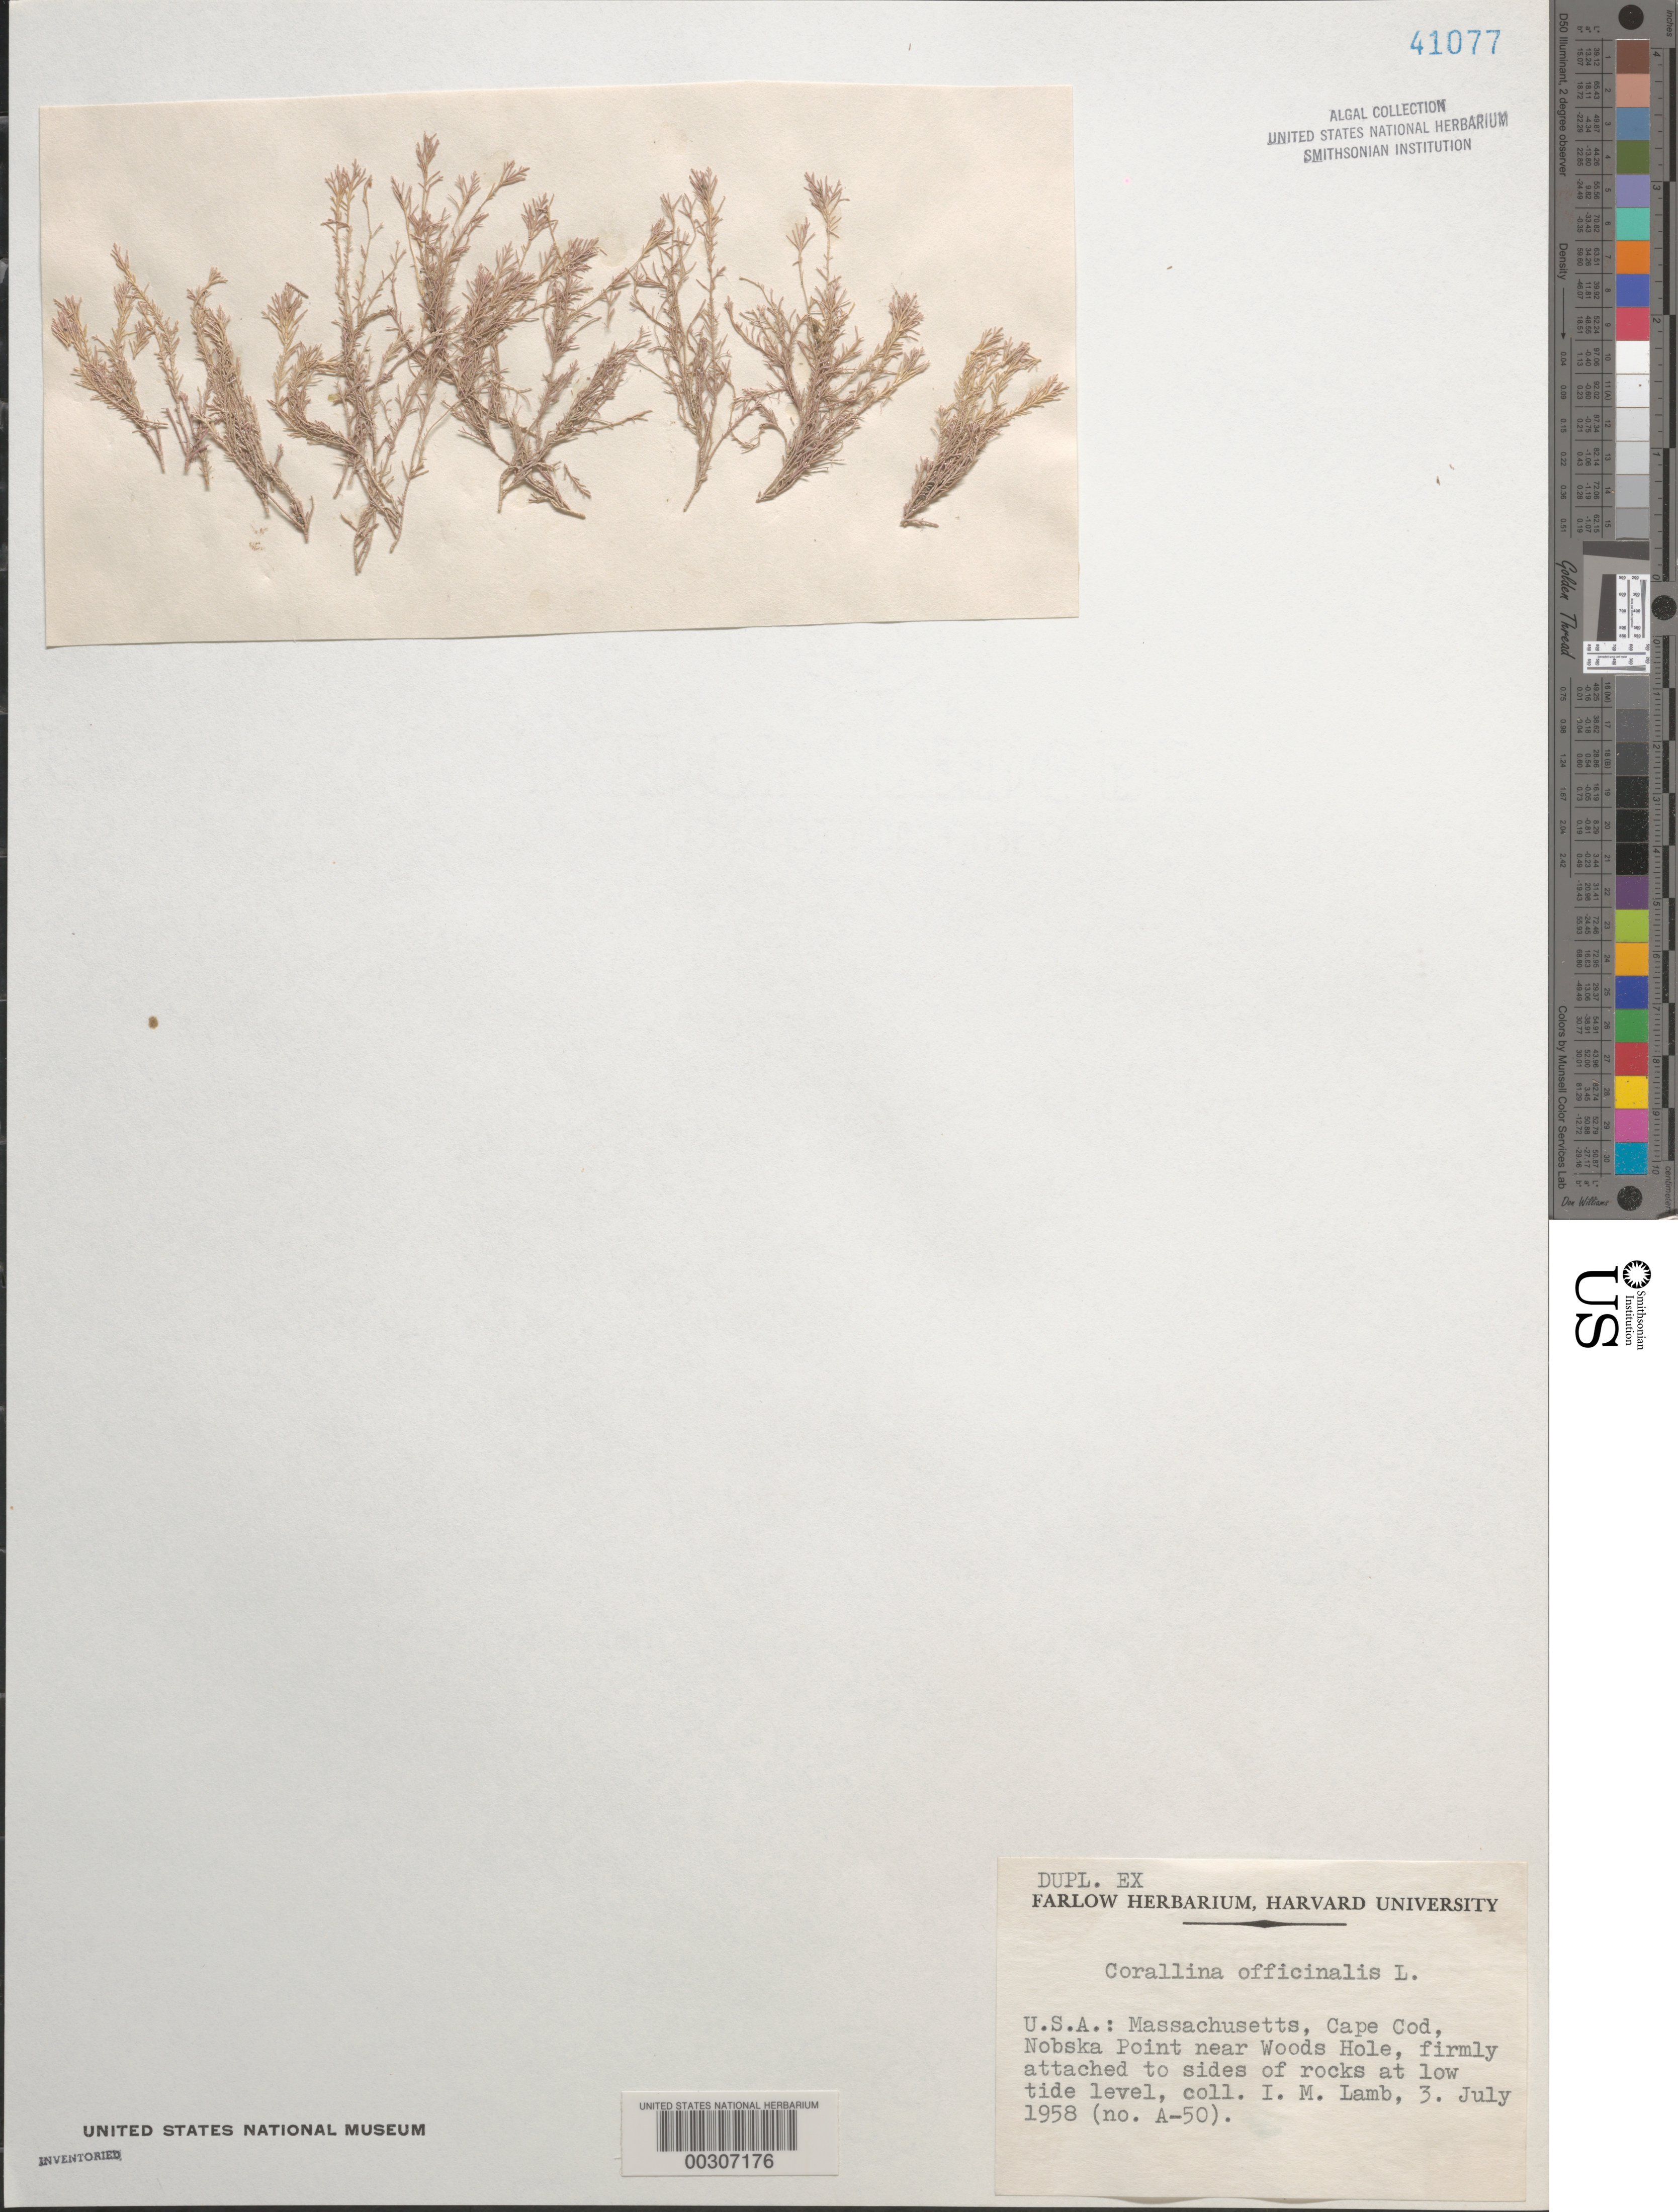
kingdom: Plantae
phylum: Rhodophyta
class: Florideophyceae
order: Corallinales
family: Corallinaceae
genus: Corallina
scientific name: Corallina officinalis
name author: L.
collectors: I. M. Lamb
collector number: A-50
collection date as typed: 03 Jul 1958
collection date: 1958-07-03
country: United States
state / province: Massachusetts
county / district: Barnstable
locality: Nobska Point near Woods Hole, Cape Cod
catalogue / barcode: US 41077